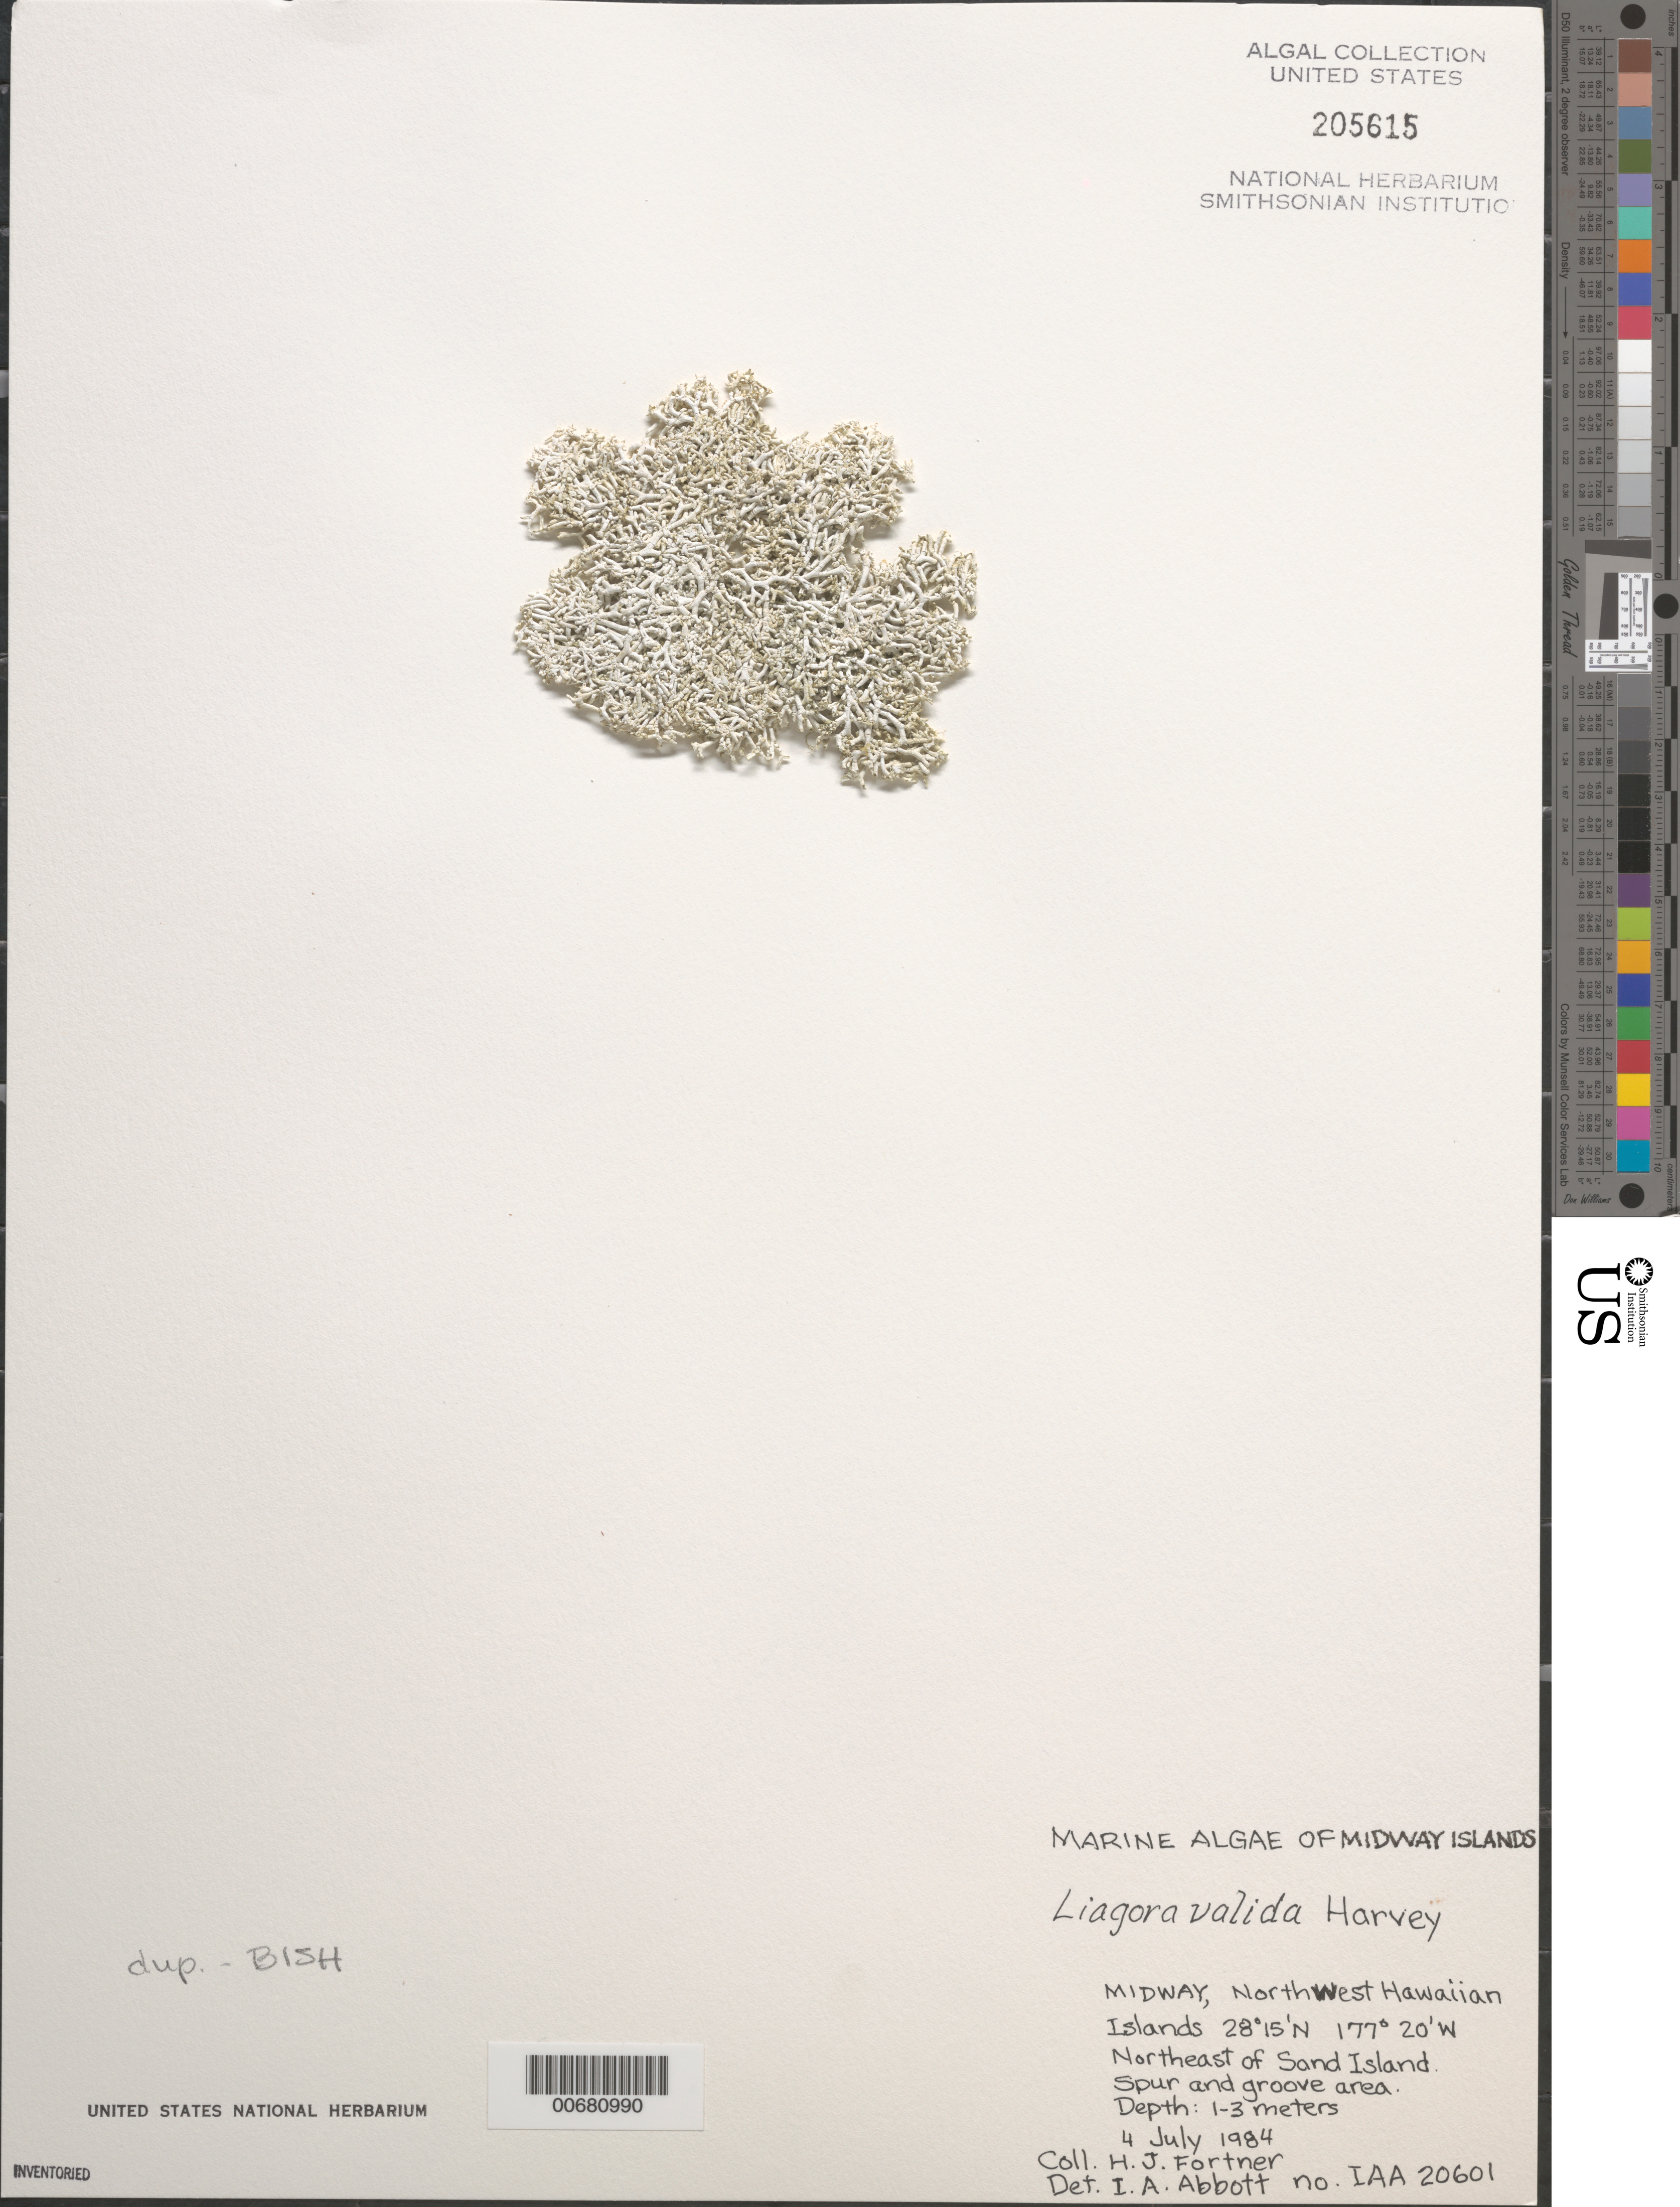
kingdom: Plantae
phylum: Rhodophyta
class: Florideophyceae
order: Nemaliales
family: Liagoraceae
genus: Titanophycus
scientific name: Titanophycus validus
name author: (Harv.) Huisman et al.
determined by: Algae name updating Project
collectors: H. Fortner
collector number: IAA 20601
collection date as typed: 04 Jul 1984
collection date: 1984-07-04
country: U.S. Administered Pacific Islands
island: Midway Atoll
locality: Northeast of Sand Island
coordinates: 28 15' N, 177 20' W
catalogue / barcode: US 205615